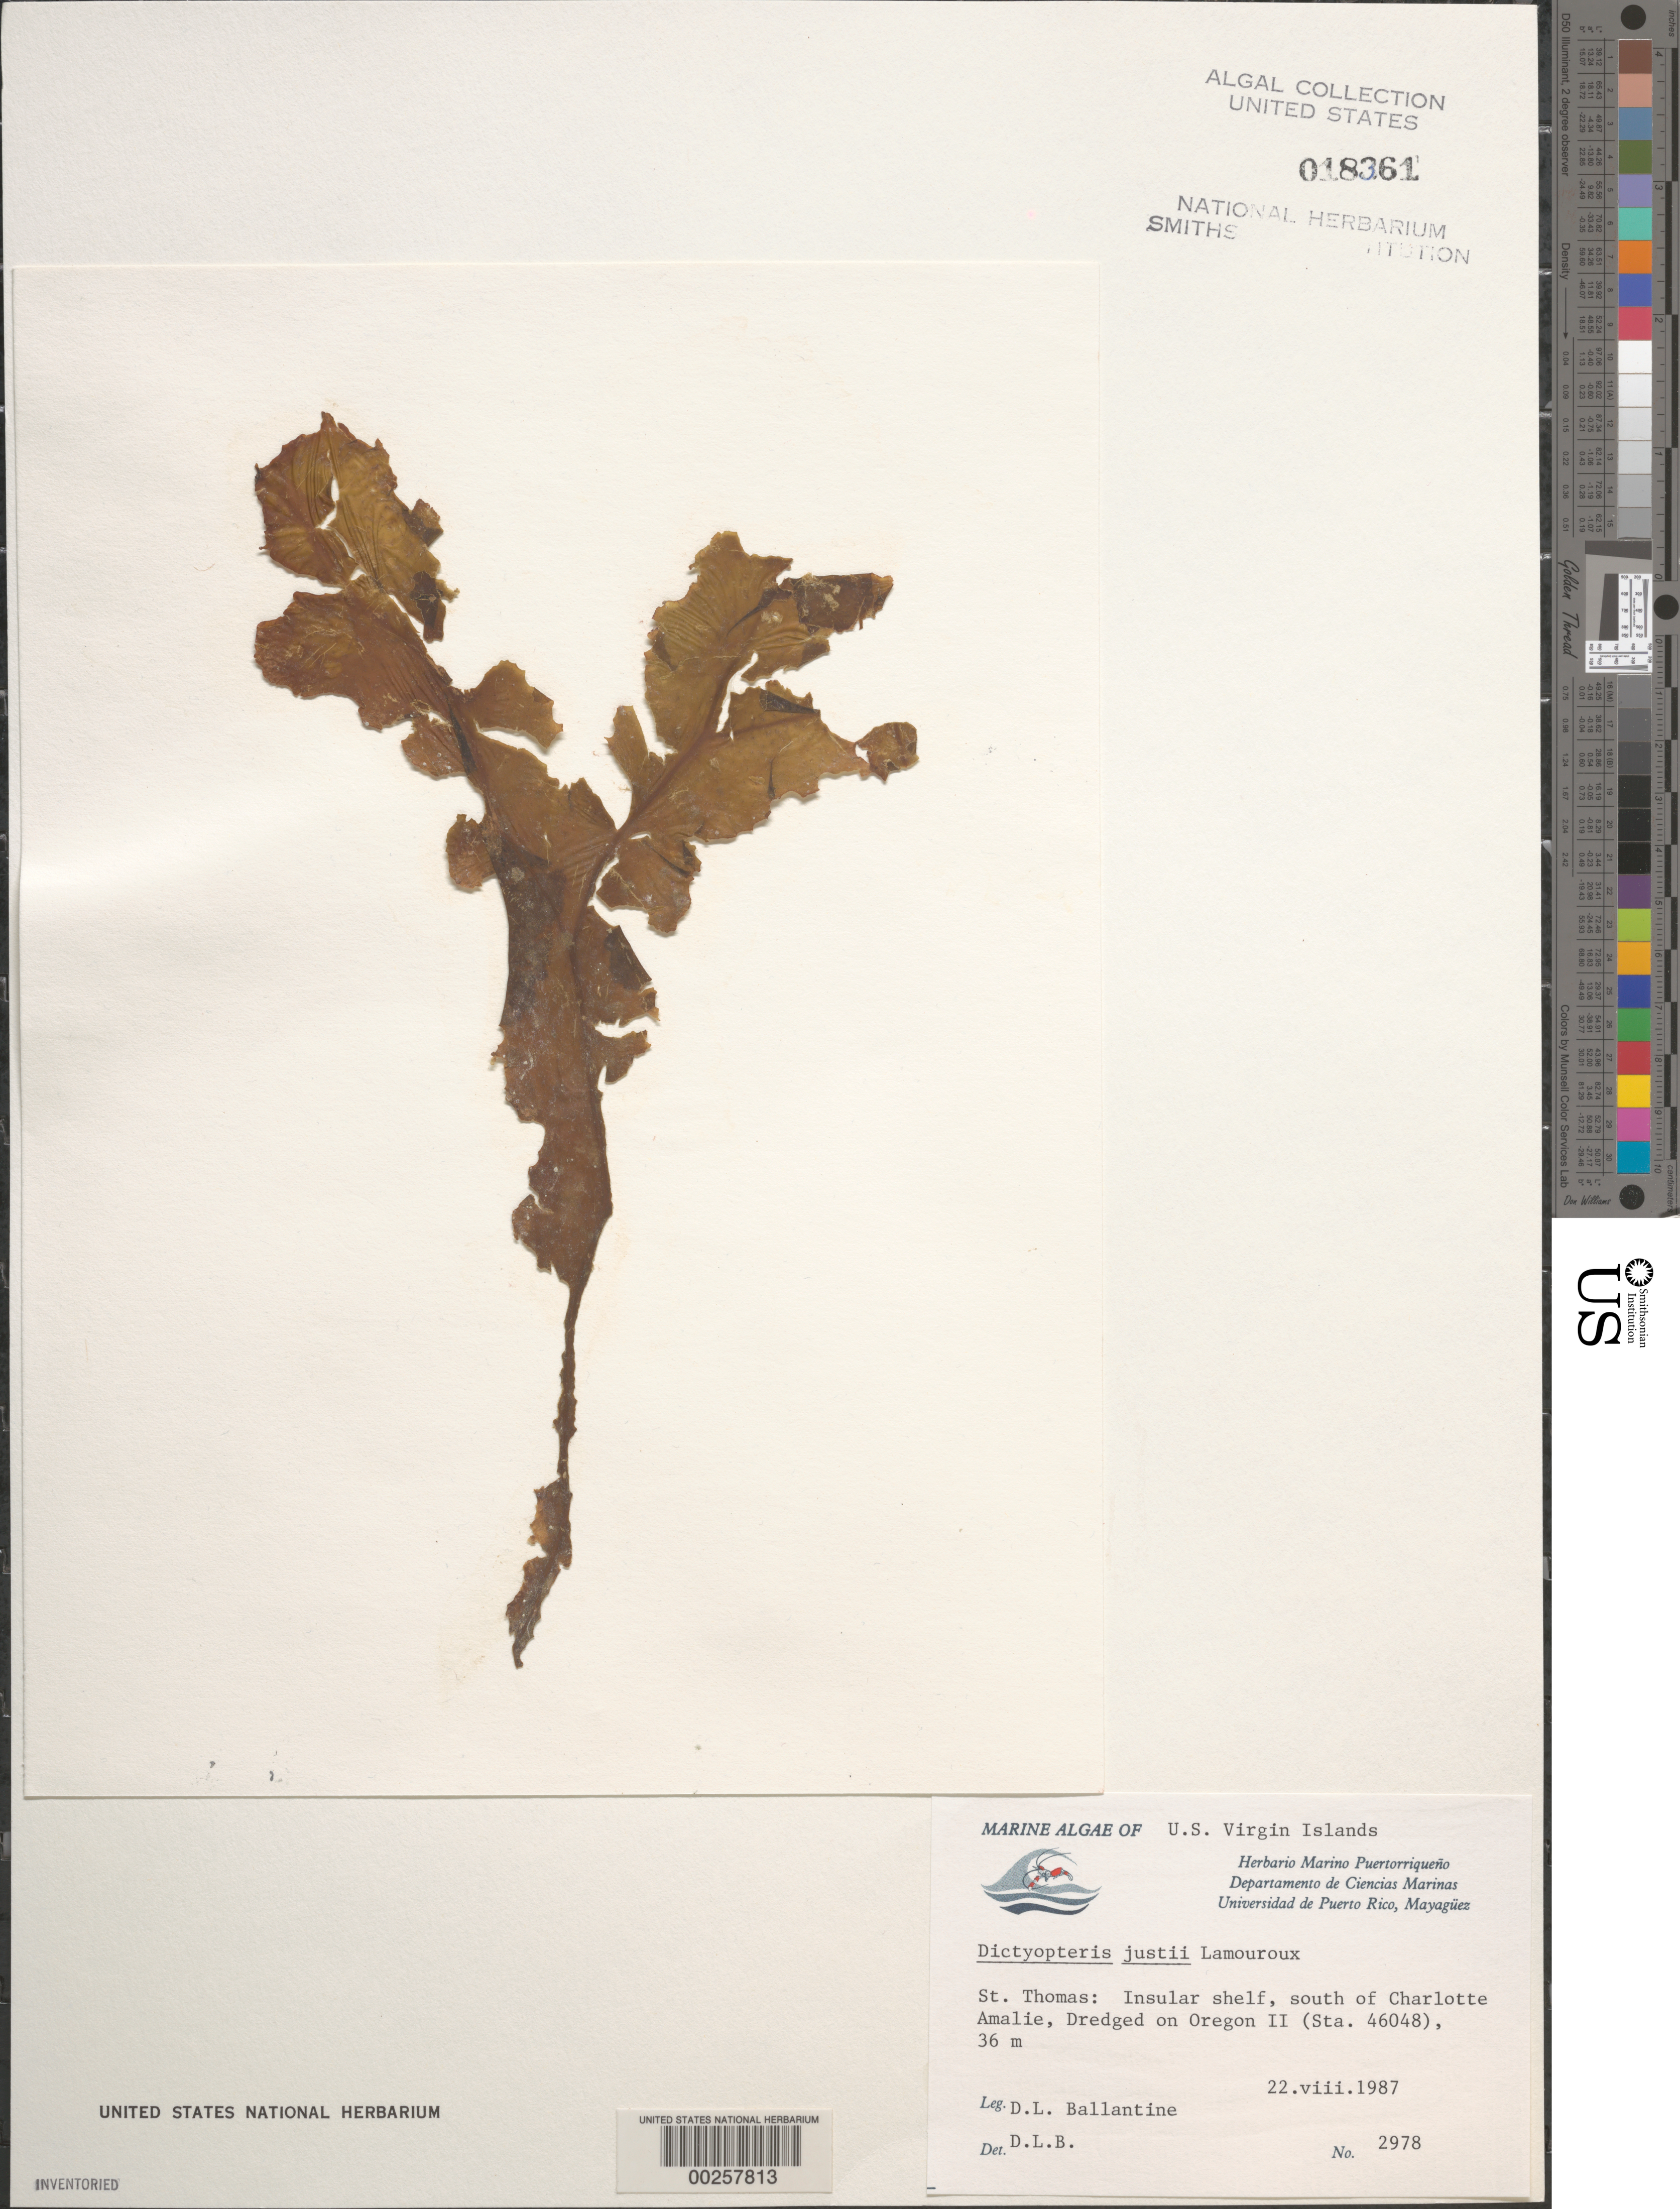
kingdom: Chromista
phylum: Ochrophyta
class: Phaeophyceae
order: Dictyotales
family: Dictyotaceae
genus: Dictyopteris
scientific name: Dictyopteris justii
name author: J.V.Lamouroux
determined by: Ballantine, D. L.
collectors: D.L. Ballantine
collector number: DLB 2978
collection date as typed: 22 Aug 1987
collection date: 1987-08-22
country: U.S. Virgin Islands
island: St. Thomas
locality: South of Charlotte Amalie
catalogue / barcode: US 18361